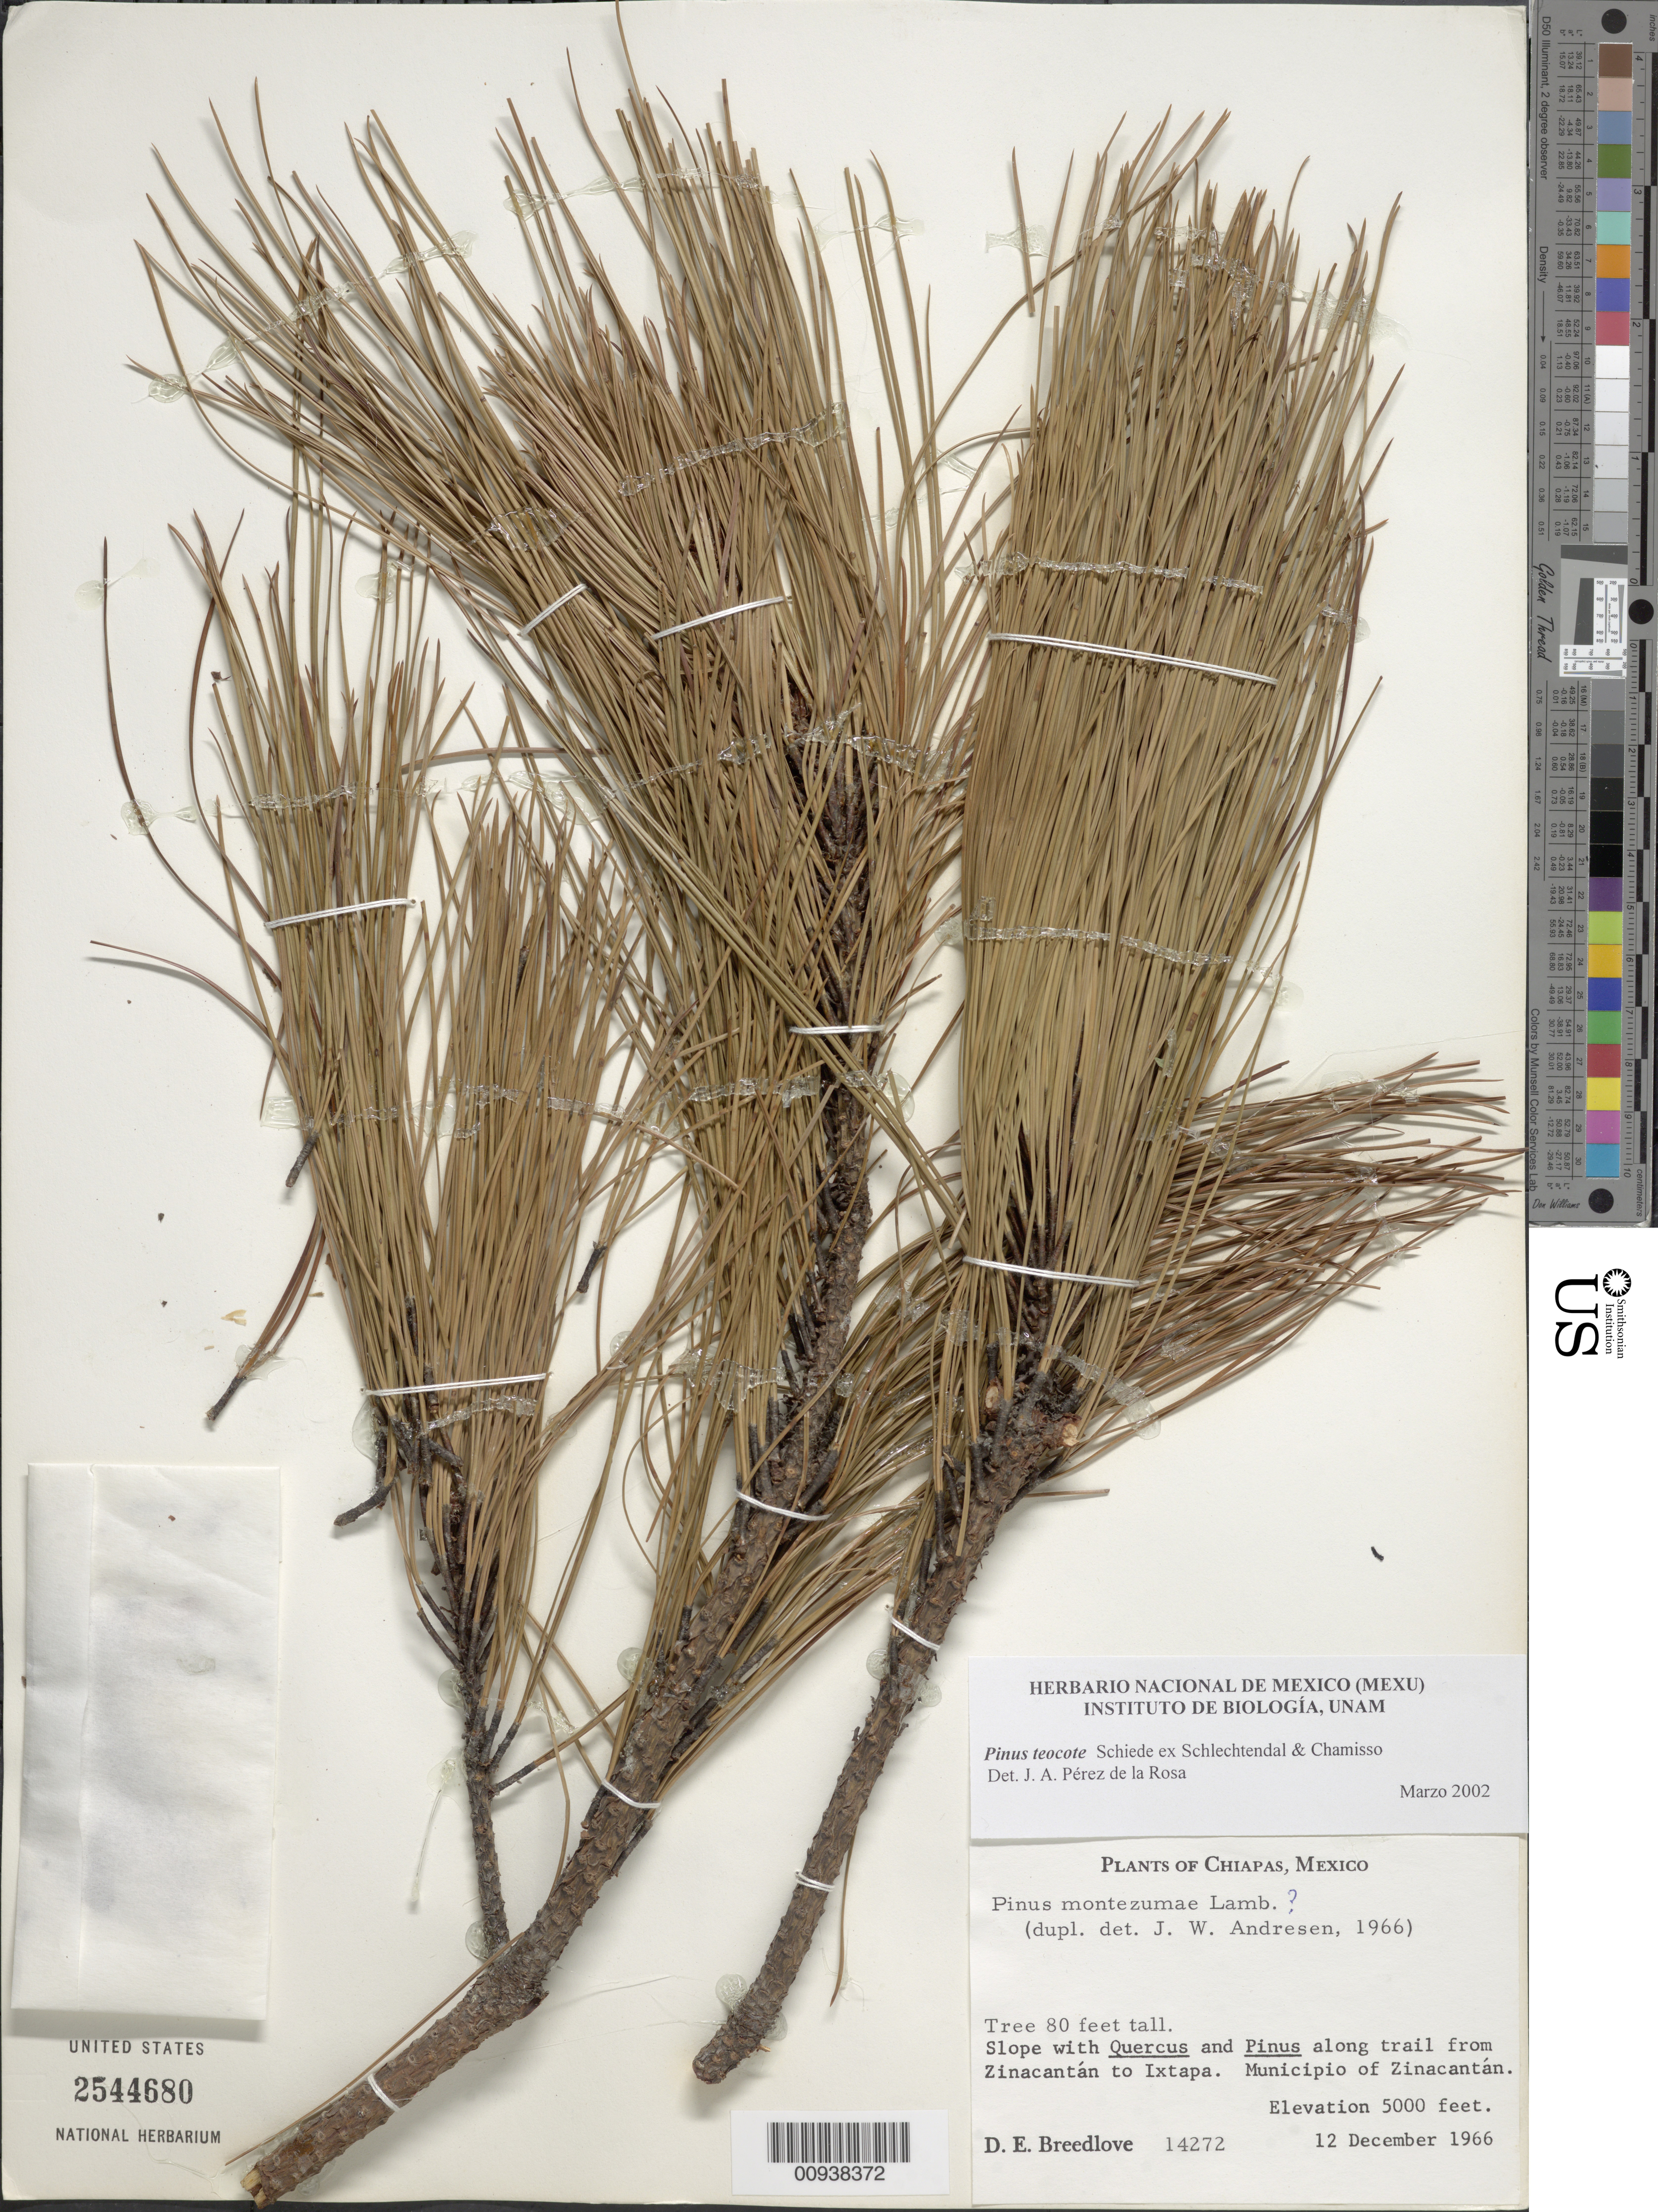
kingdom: Plantae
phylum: Tracheophyta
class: Pinopsida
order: Pinales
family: Pinaceae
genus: Pinus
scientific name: Pinus teocote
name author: Schltdl. & Cham.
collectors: D. E. Breedlove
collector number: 14272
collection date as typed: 12 Dec 1966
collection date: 1966-12-12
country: Mexico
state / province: Chiapas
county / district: Zinacantán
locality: Along trail from Zinacantán to Ixtapa.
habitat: Slope with Quercus and Pinus along trail.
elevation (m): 1524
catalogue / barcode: US 2544680